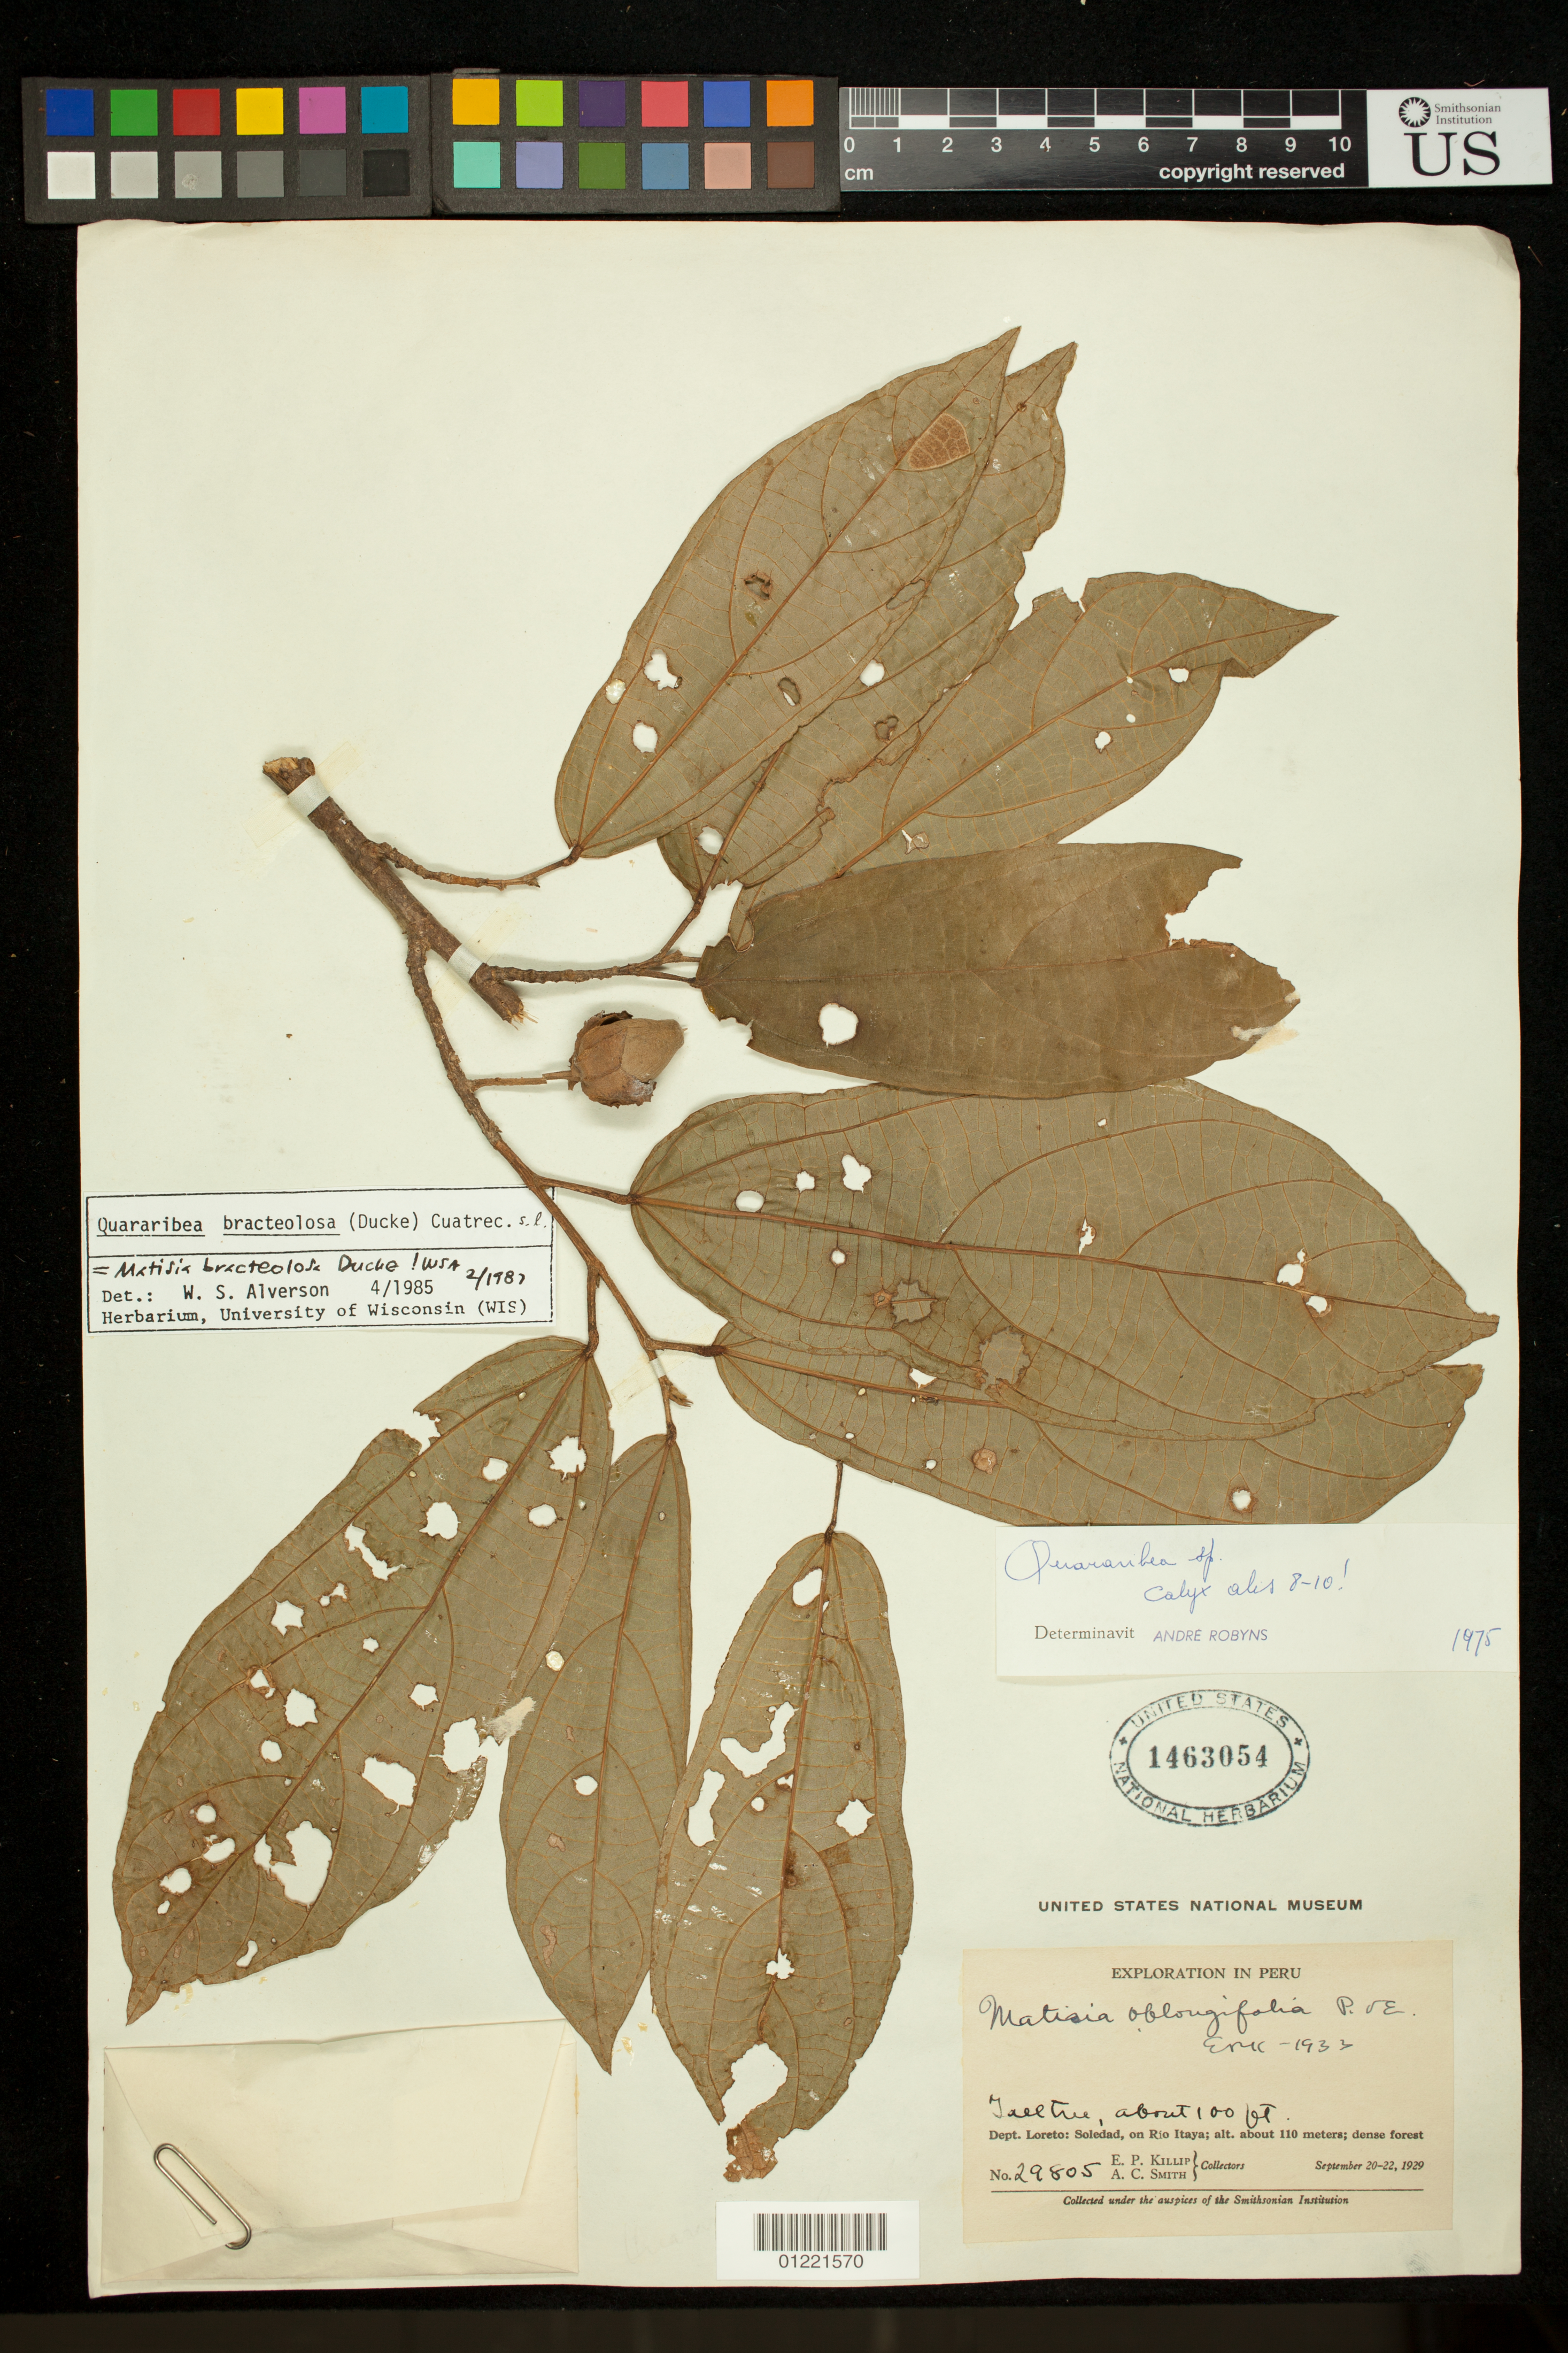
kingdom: Plantae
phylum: Tracheophyta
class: Magnoliopsida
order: Malvales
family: Malvaceae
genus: Matisia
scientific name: Matisia bracteolosa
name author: Ducke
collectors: E. P. Killip & A. C. Smith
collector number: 29805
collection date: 1929-09-20/1929-09-22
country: Peru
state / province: Loreto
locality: Soledad, on Rio Itaya; dense forest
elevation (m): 110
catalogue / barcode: US 1463054